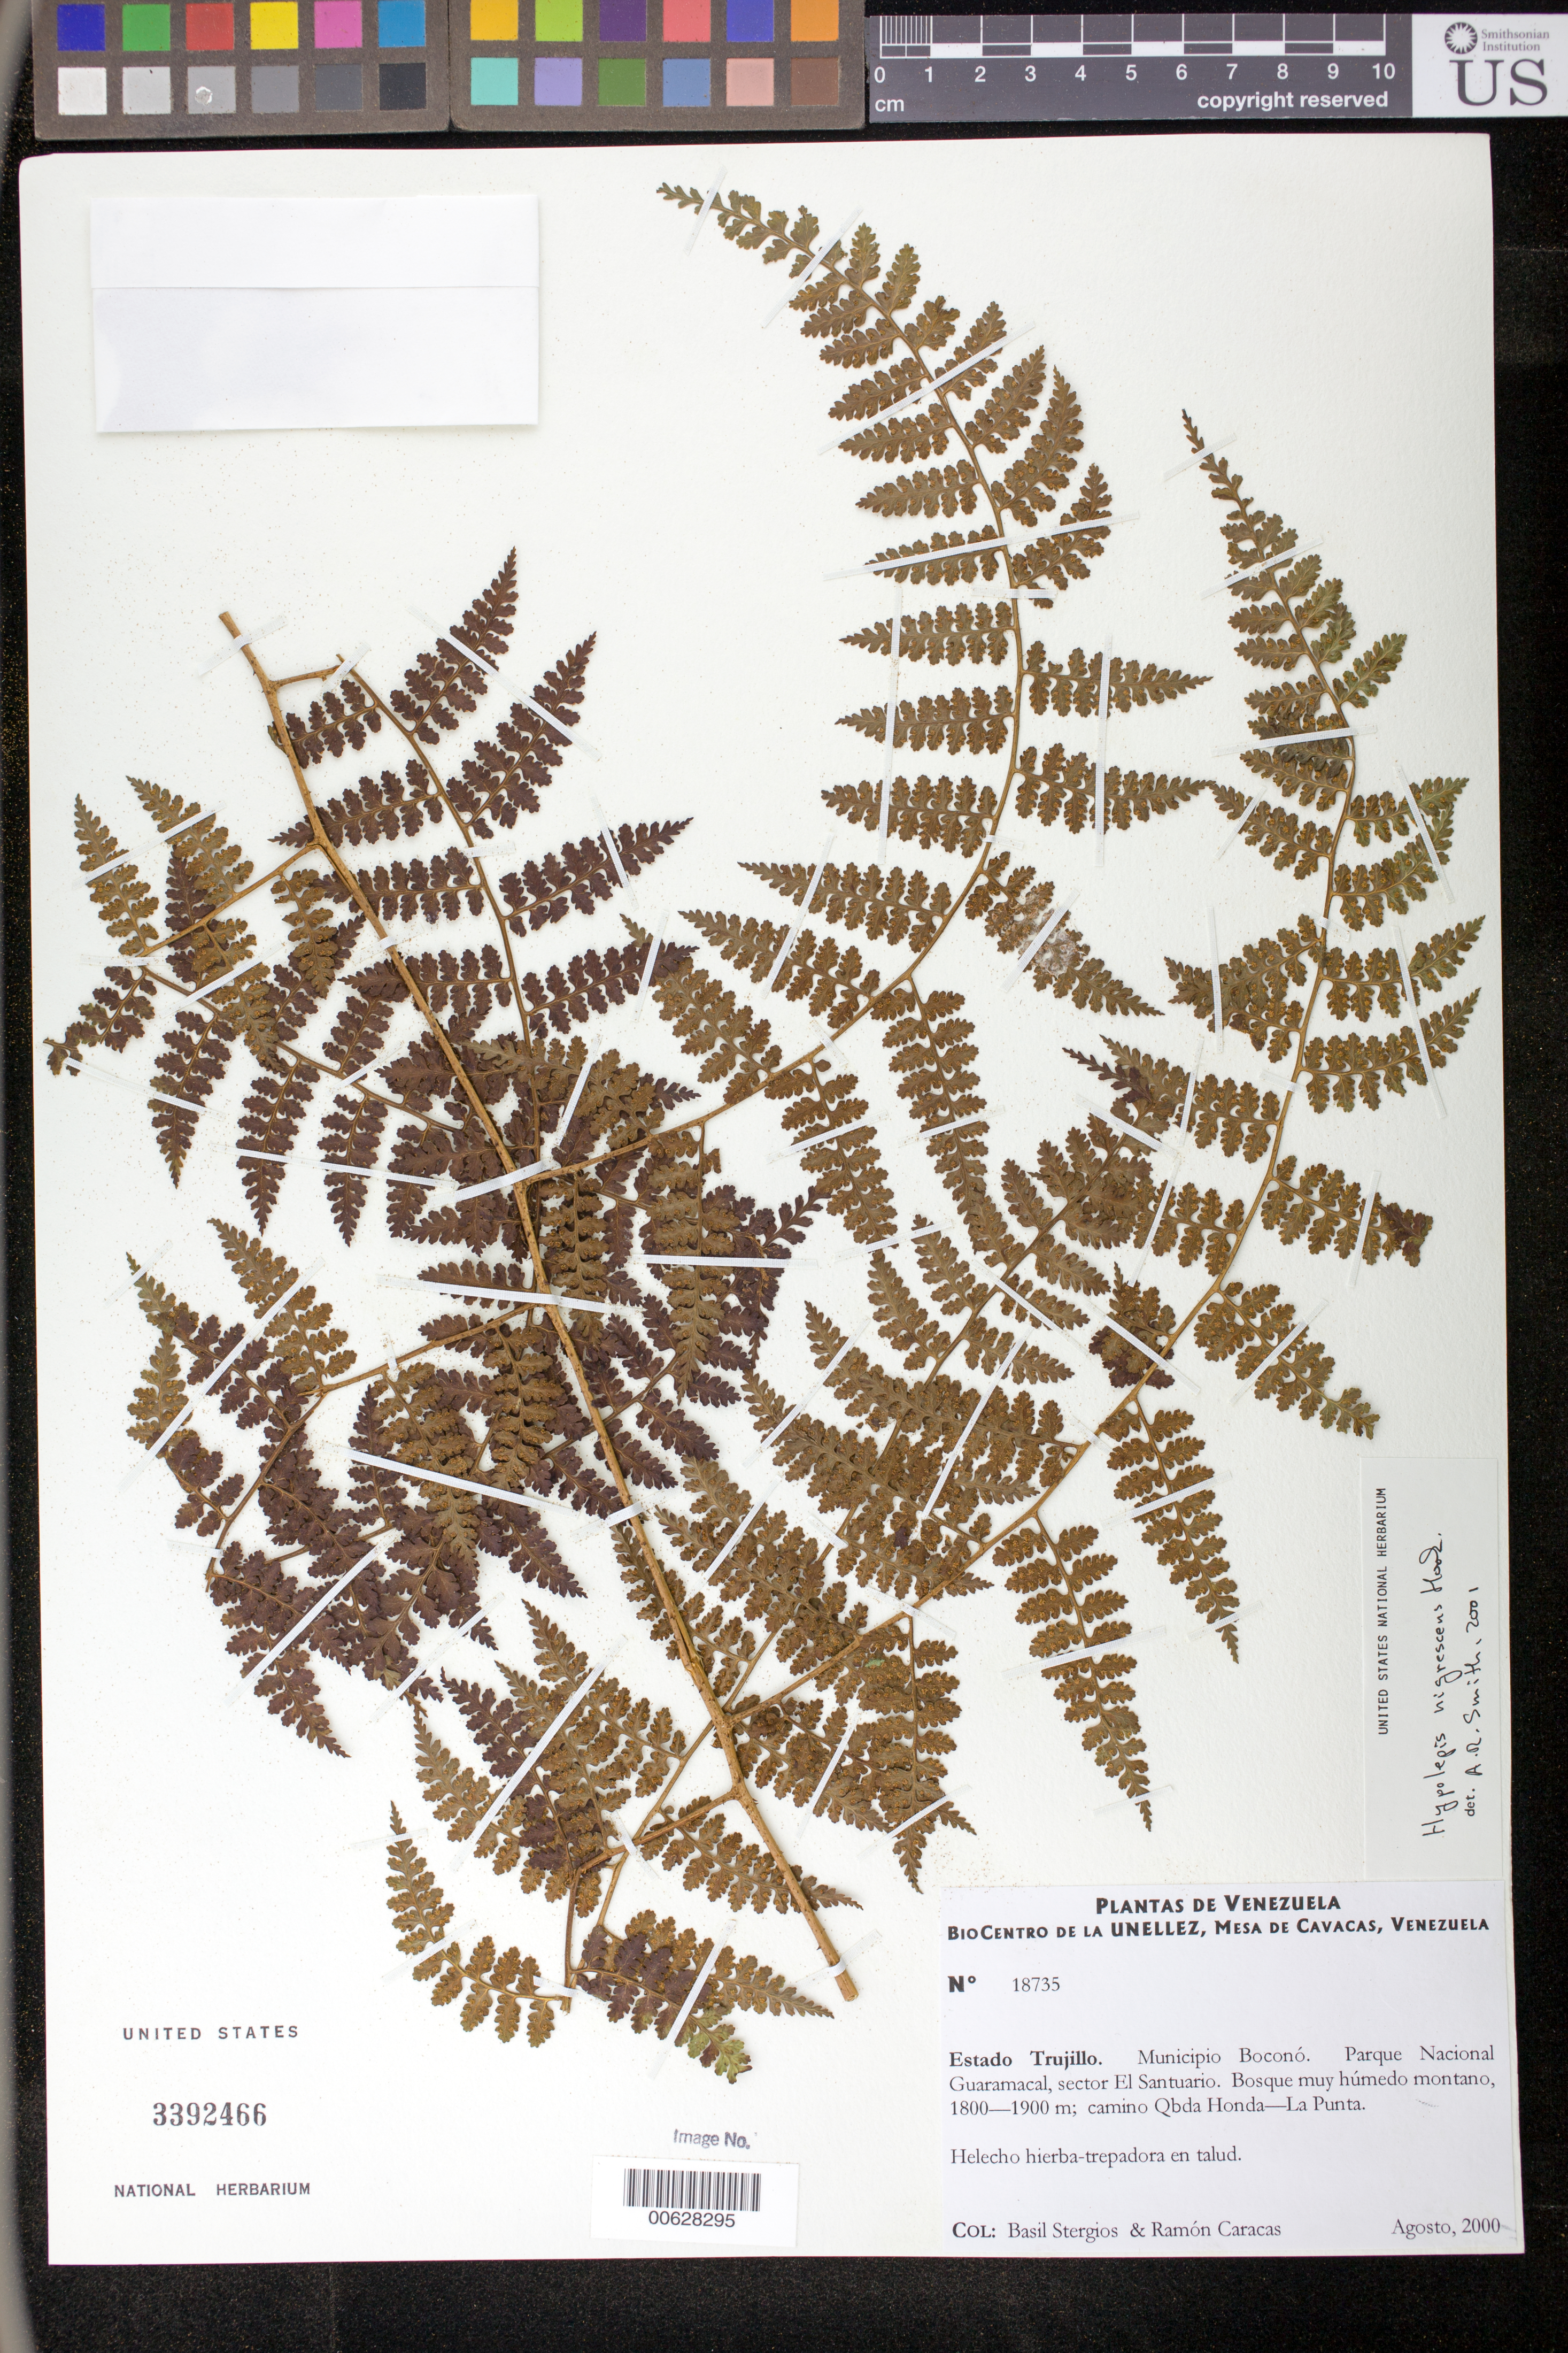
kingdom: Plantae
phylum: Tracheophyta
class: Polypodiopsida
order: Polypodiales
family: Dennstaedtiaceae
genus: Hypolepis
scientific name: Hypolepis nigrescens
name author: Hook.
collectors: B. G. Stergios & R. Caracas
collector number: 18735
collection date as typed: Aug 2000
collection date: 2000-08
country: Venezuela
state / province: Trujillo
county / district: Boconó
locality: Parque Nacional Guaramacal, El Santuarío, Quebrada Honda-La Punta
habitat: Bosque muy húmedo montano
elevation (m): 1800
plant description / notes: UC, US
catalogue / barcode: US 3376466